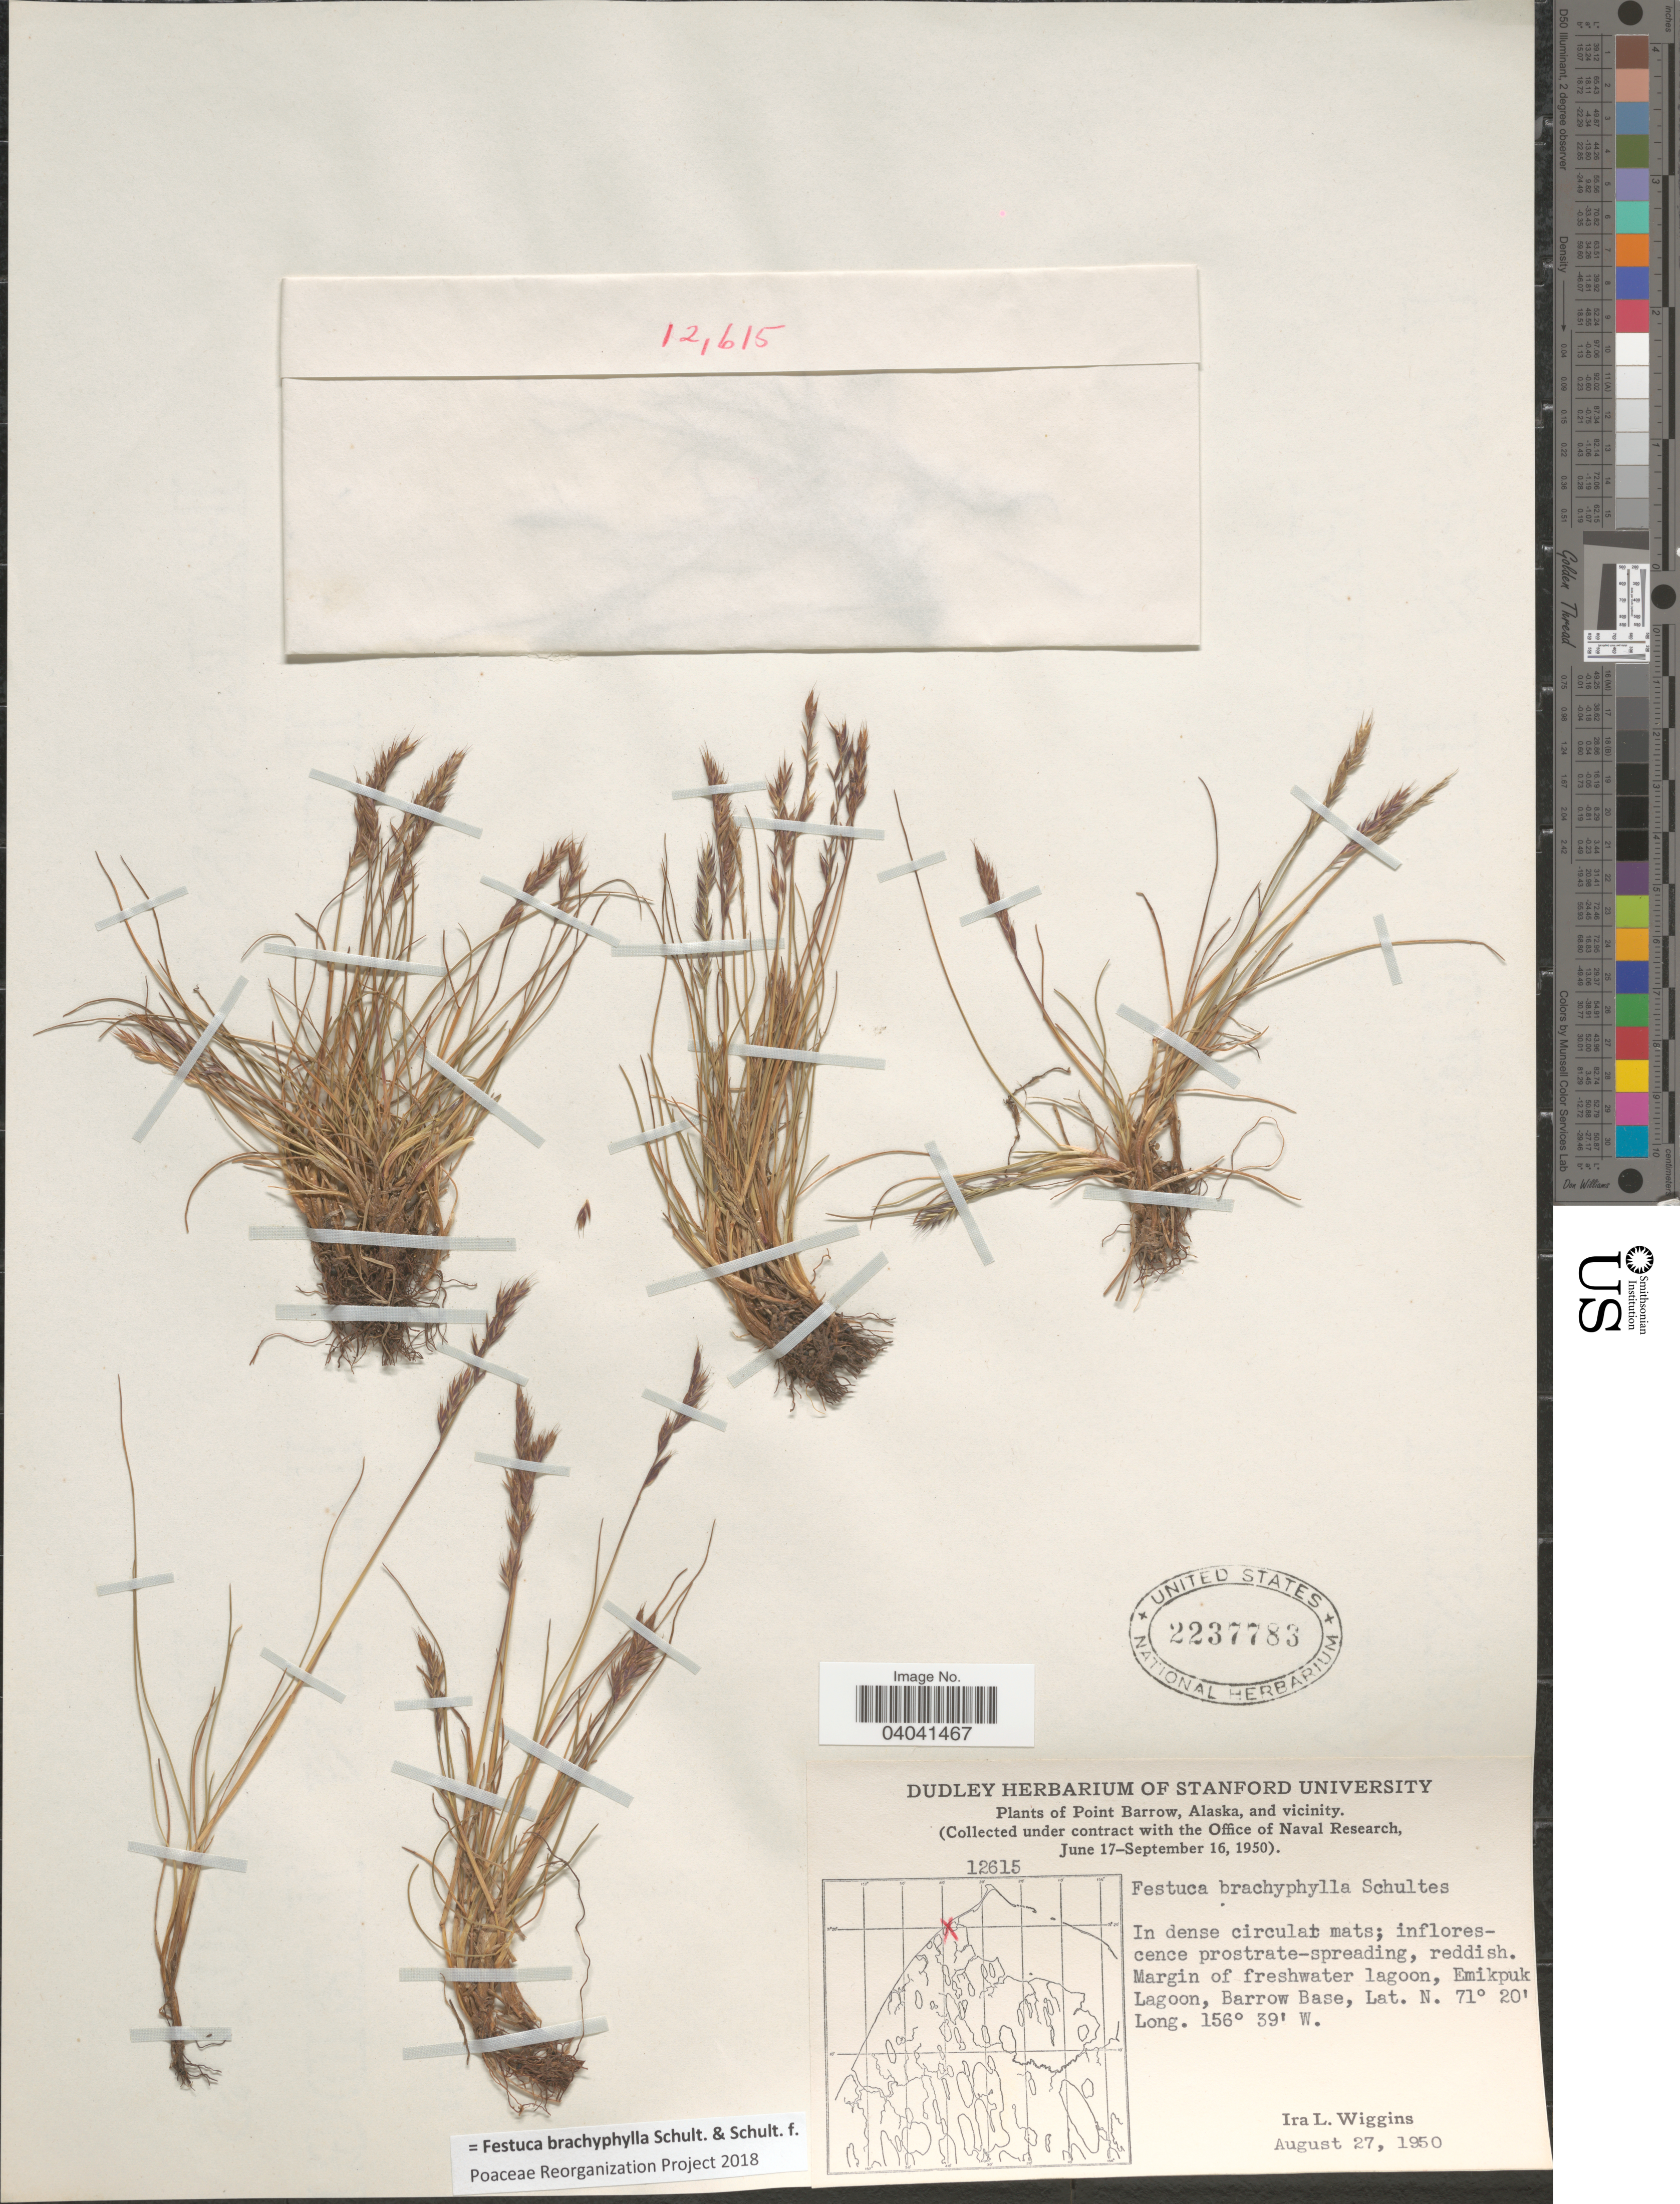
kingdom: Plantae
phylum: Tracheophyta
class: Liliopsida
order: Poales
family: Poaceae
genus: Festuca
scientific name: Festuca brachyphylla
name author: Schult. & Schult. f.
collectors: I. L. Wiggins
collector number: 12615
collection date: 1950-08-27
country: United States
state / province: Alaska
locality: Point Barrow and vicinity. Margin of freshwater lagoon, Emikpuk Lagoon, Barrow Base.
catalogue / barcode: US 2237783